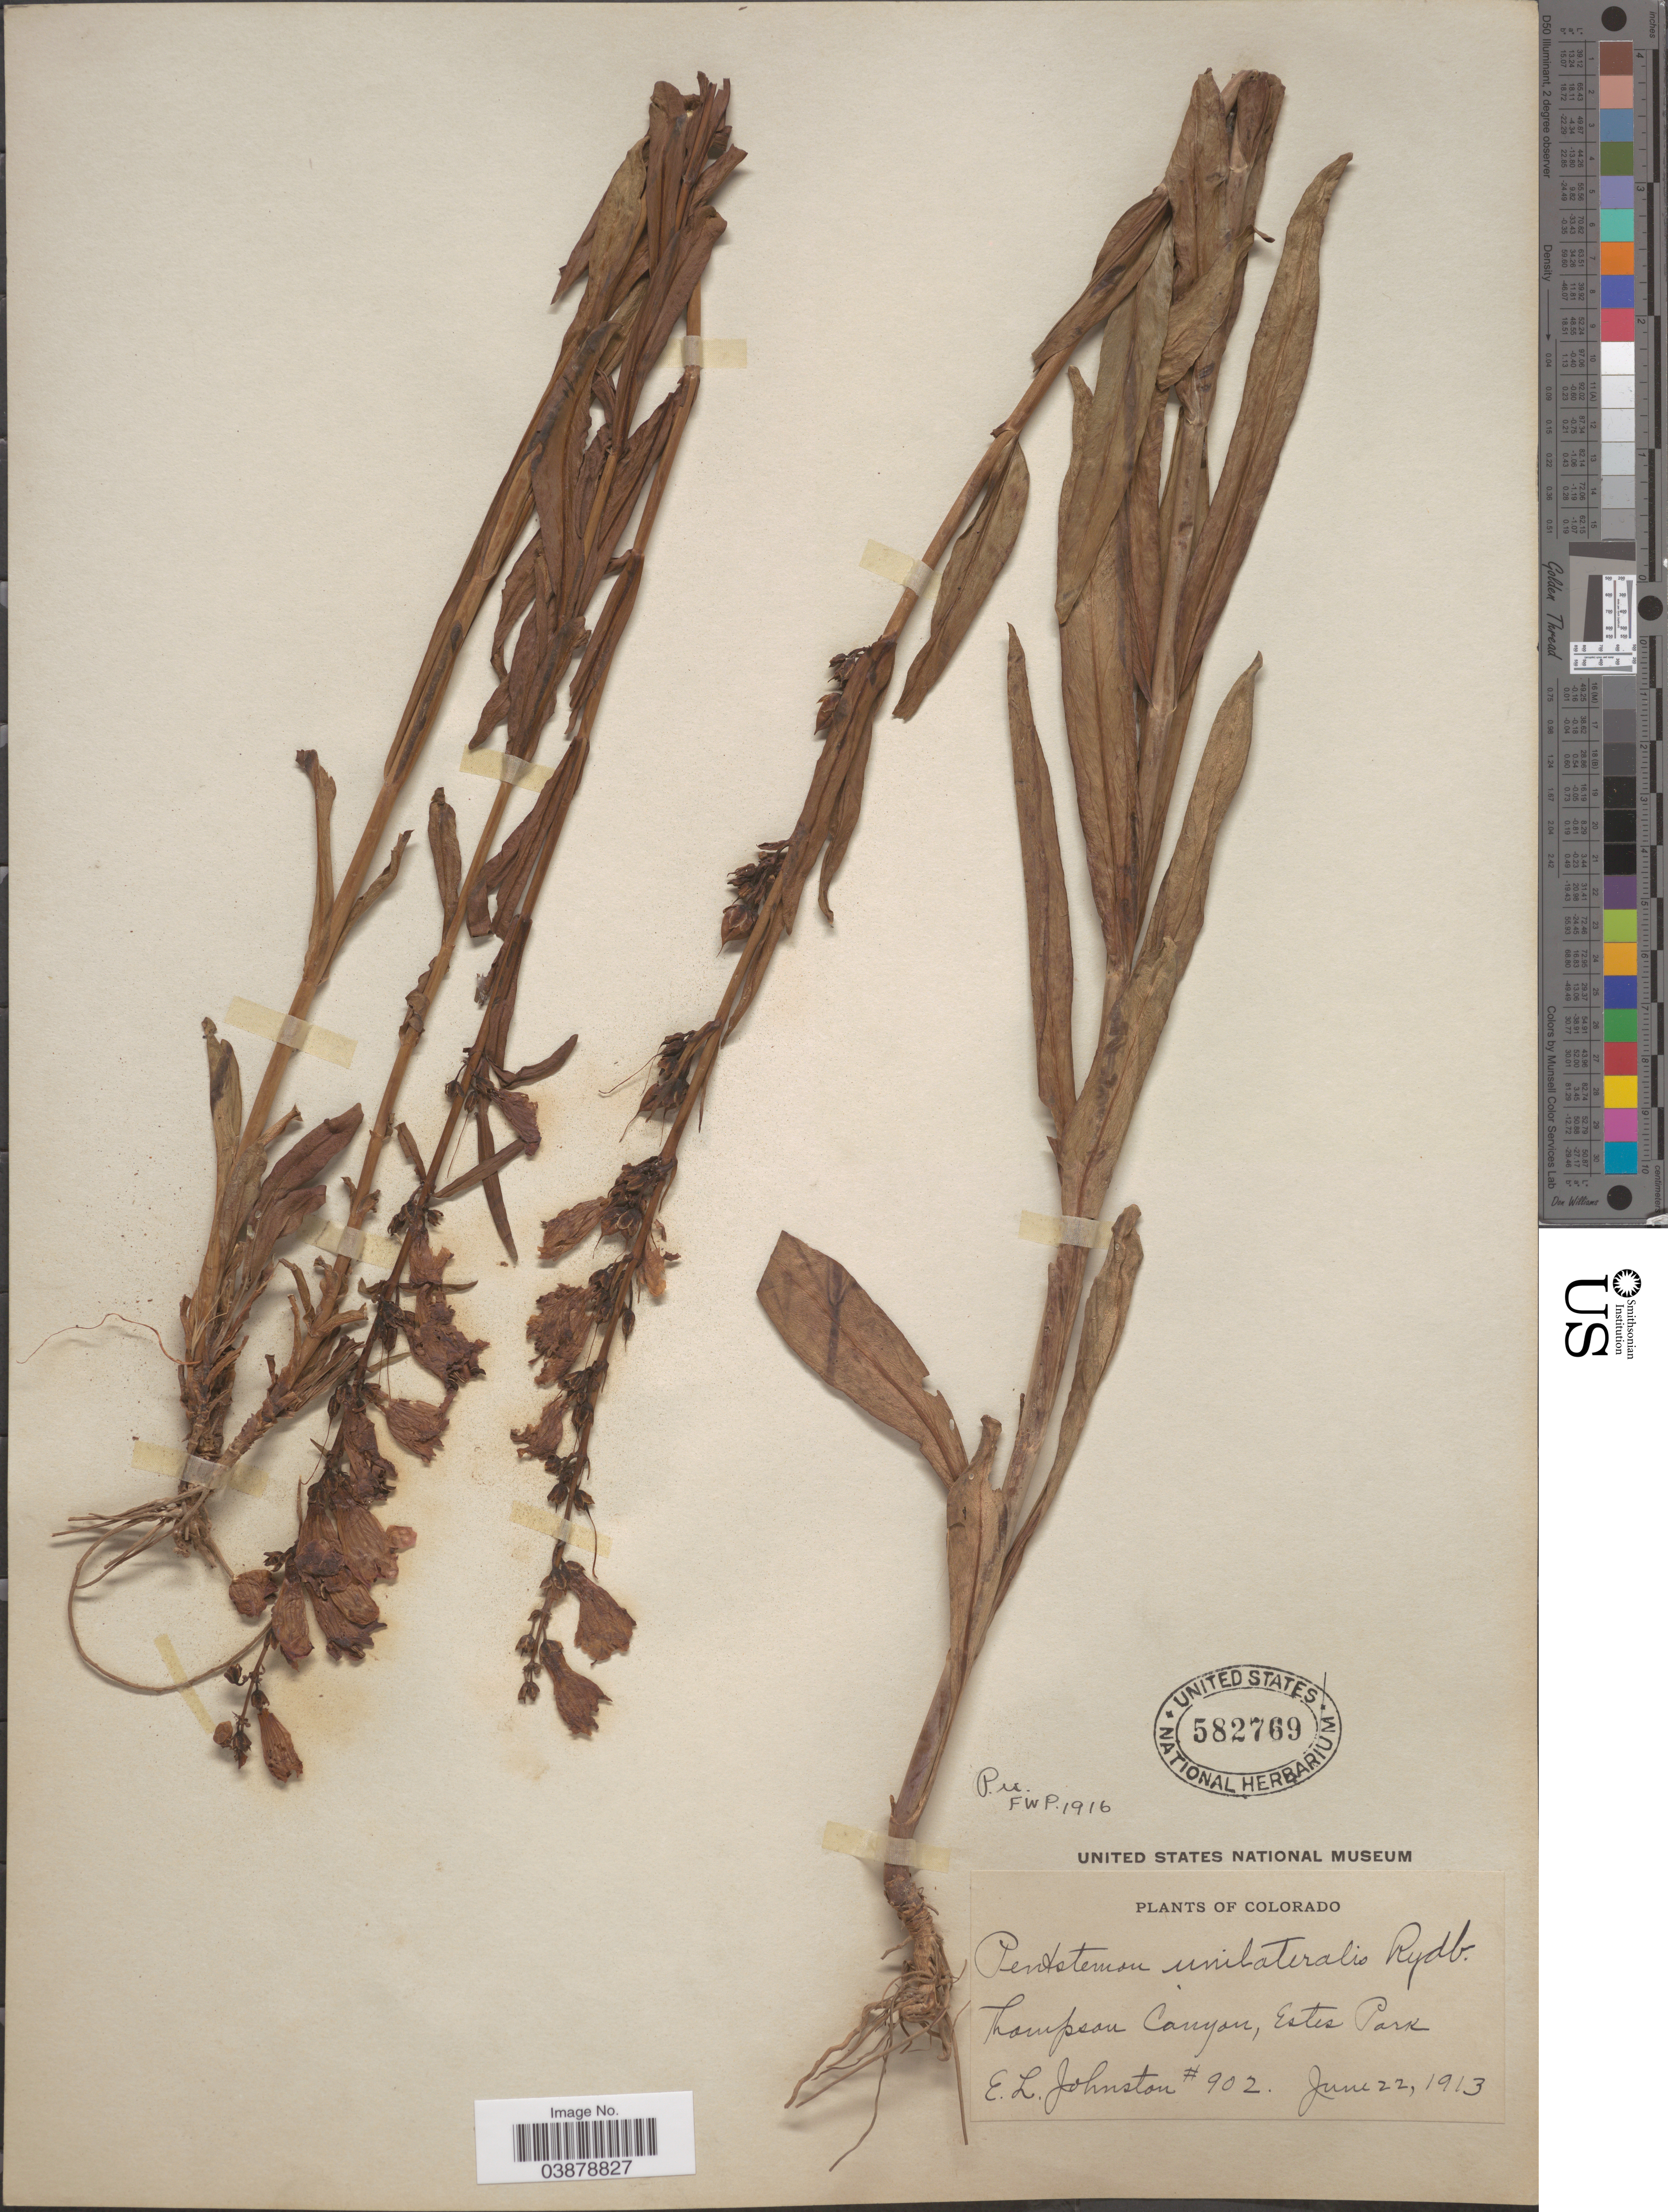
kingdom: Plantae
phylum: Tracheophyta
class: Magnoliopsida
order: Lamiales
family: Plantaginaceae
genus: Penstemon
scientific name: Penstemon unilateralis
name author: Rydb.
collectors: E. L. Johnston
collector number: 902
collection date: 1913-06-22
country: United States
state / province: Colorado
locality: Thompson Canyon, Estes Park.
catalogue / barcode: US 582769